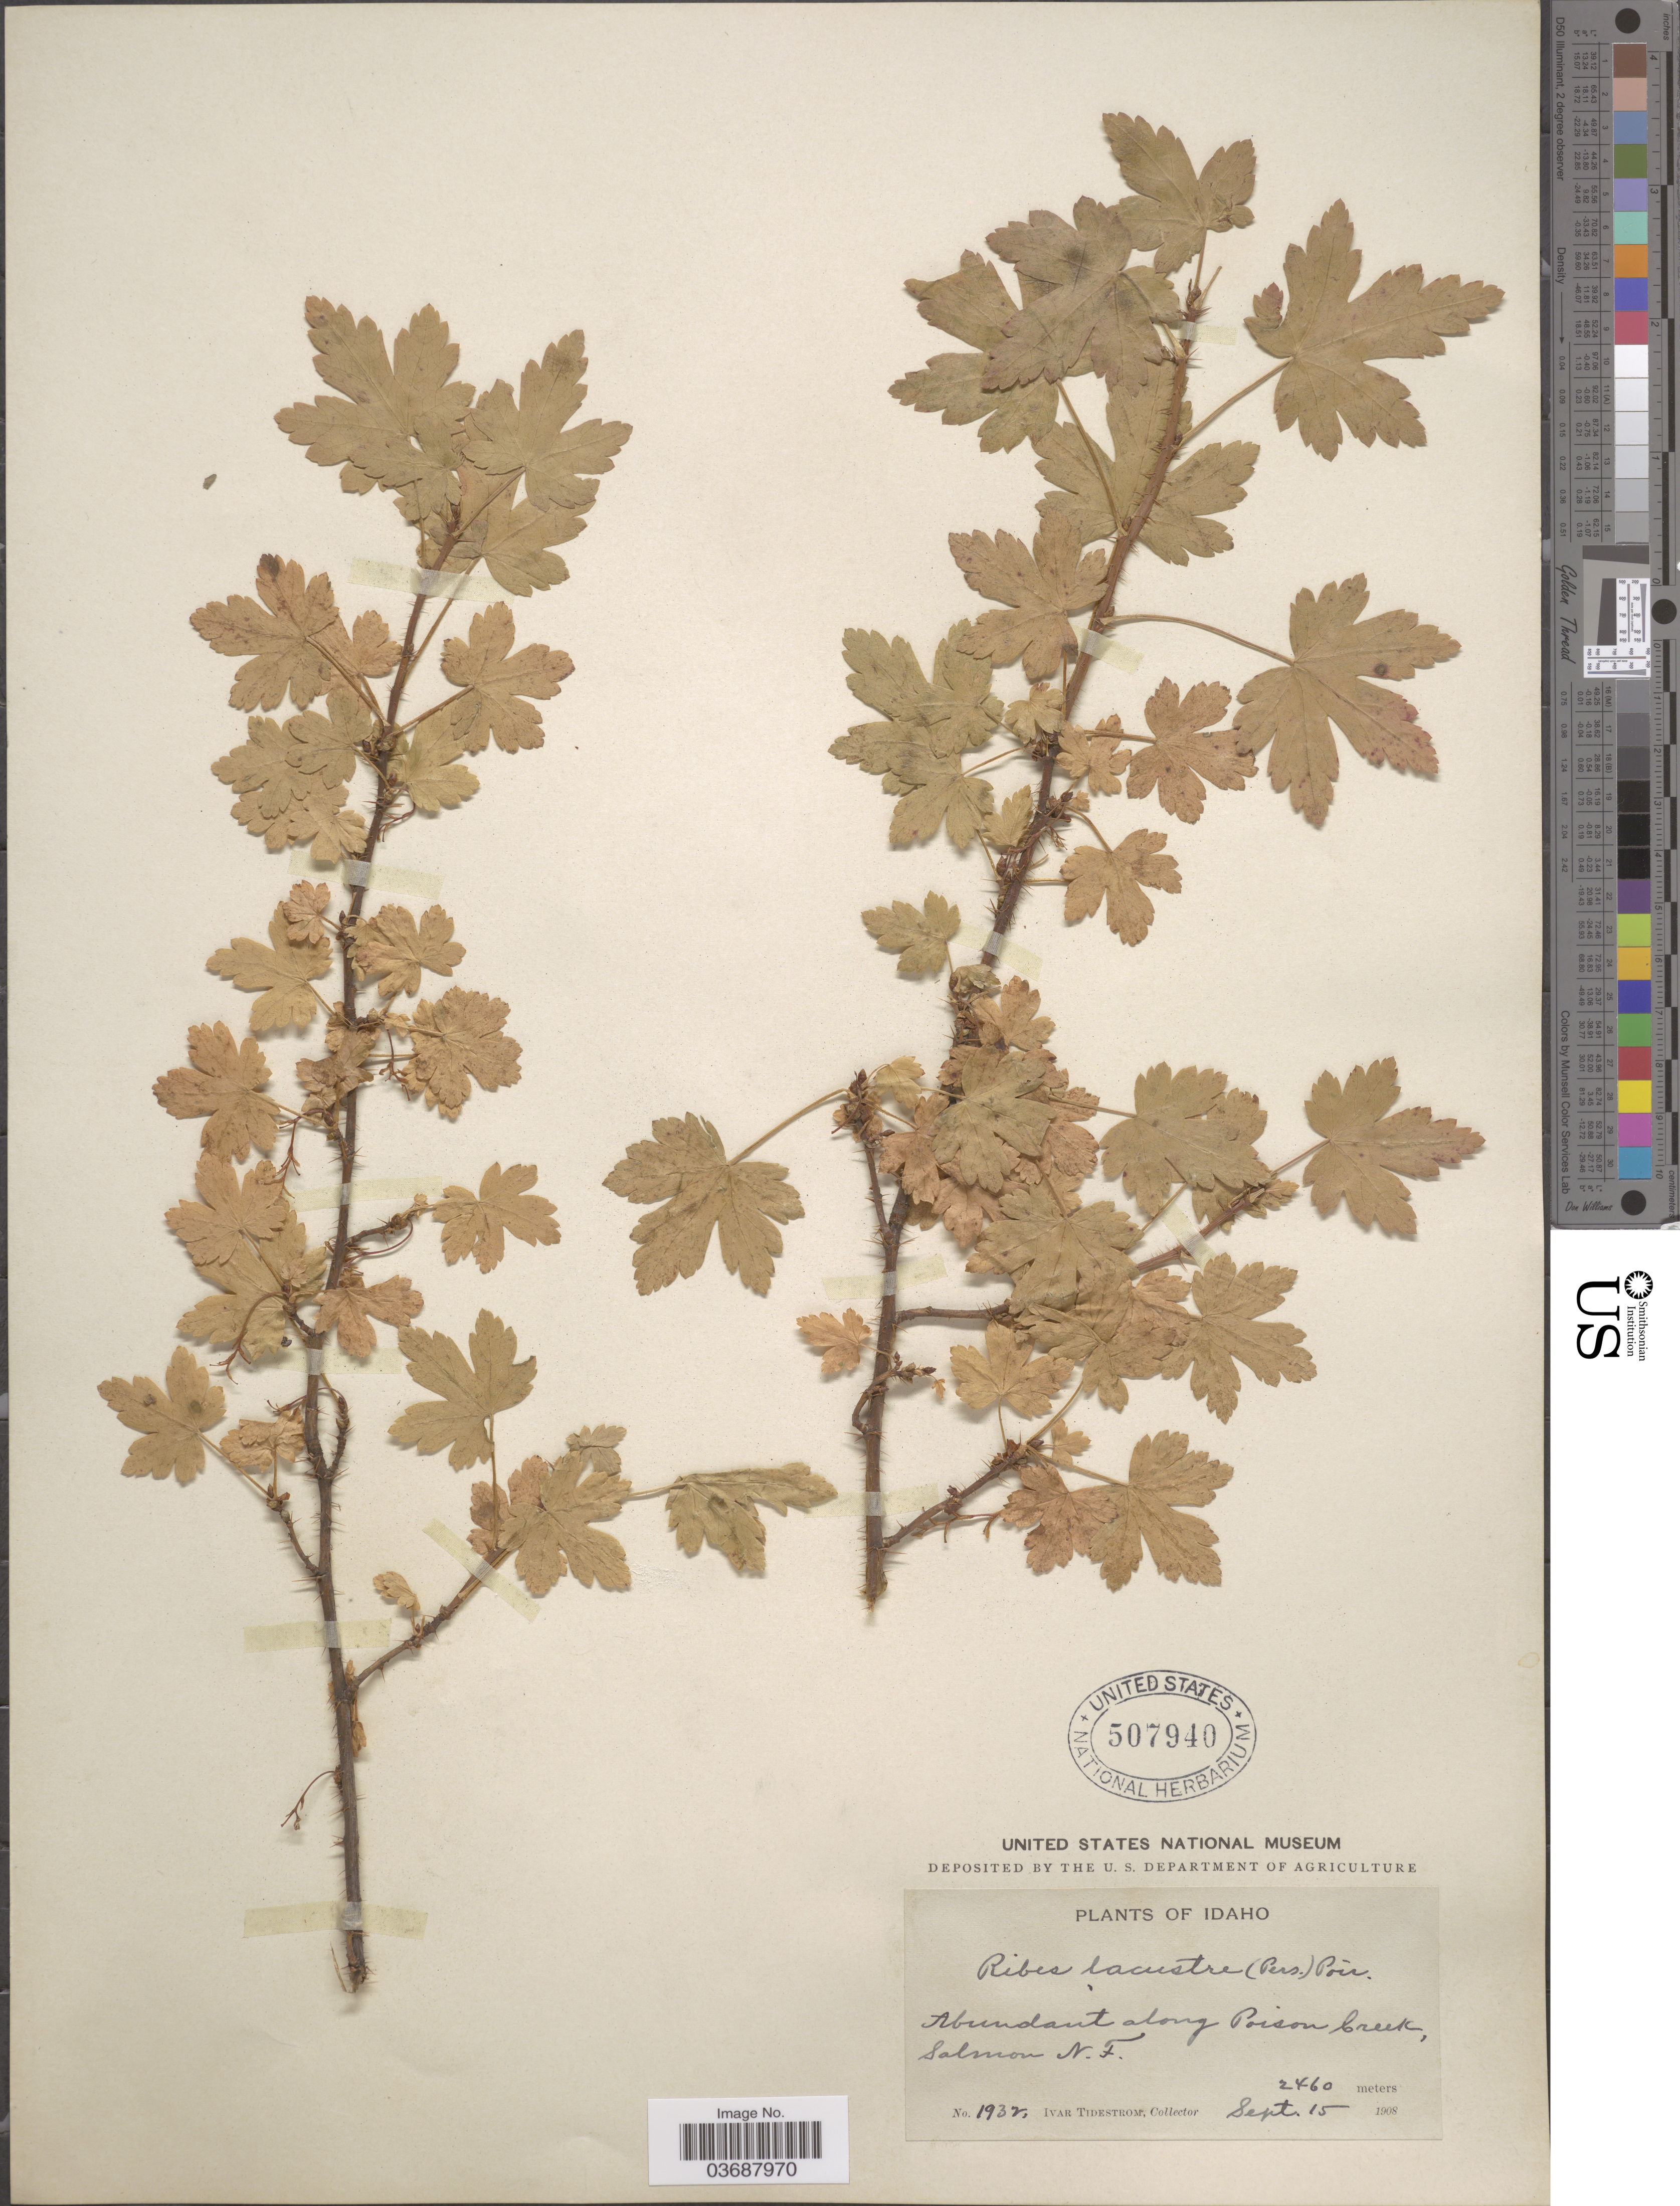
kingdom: Plantae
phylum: Tracheophyta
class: Magnoliopsida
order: Saxifragales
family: Grossulariaceae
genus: Ribes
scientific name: Ribes lacustre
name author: (Pers.) Poir.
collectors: I. F. Tidestrom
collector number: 1932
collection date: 1908-09-15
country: United States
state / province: Idaho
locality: Abundant along Poison Creek, Salmon N.F.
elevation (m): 2460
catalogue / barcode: US 507940